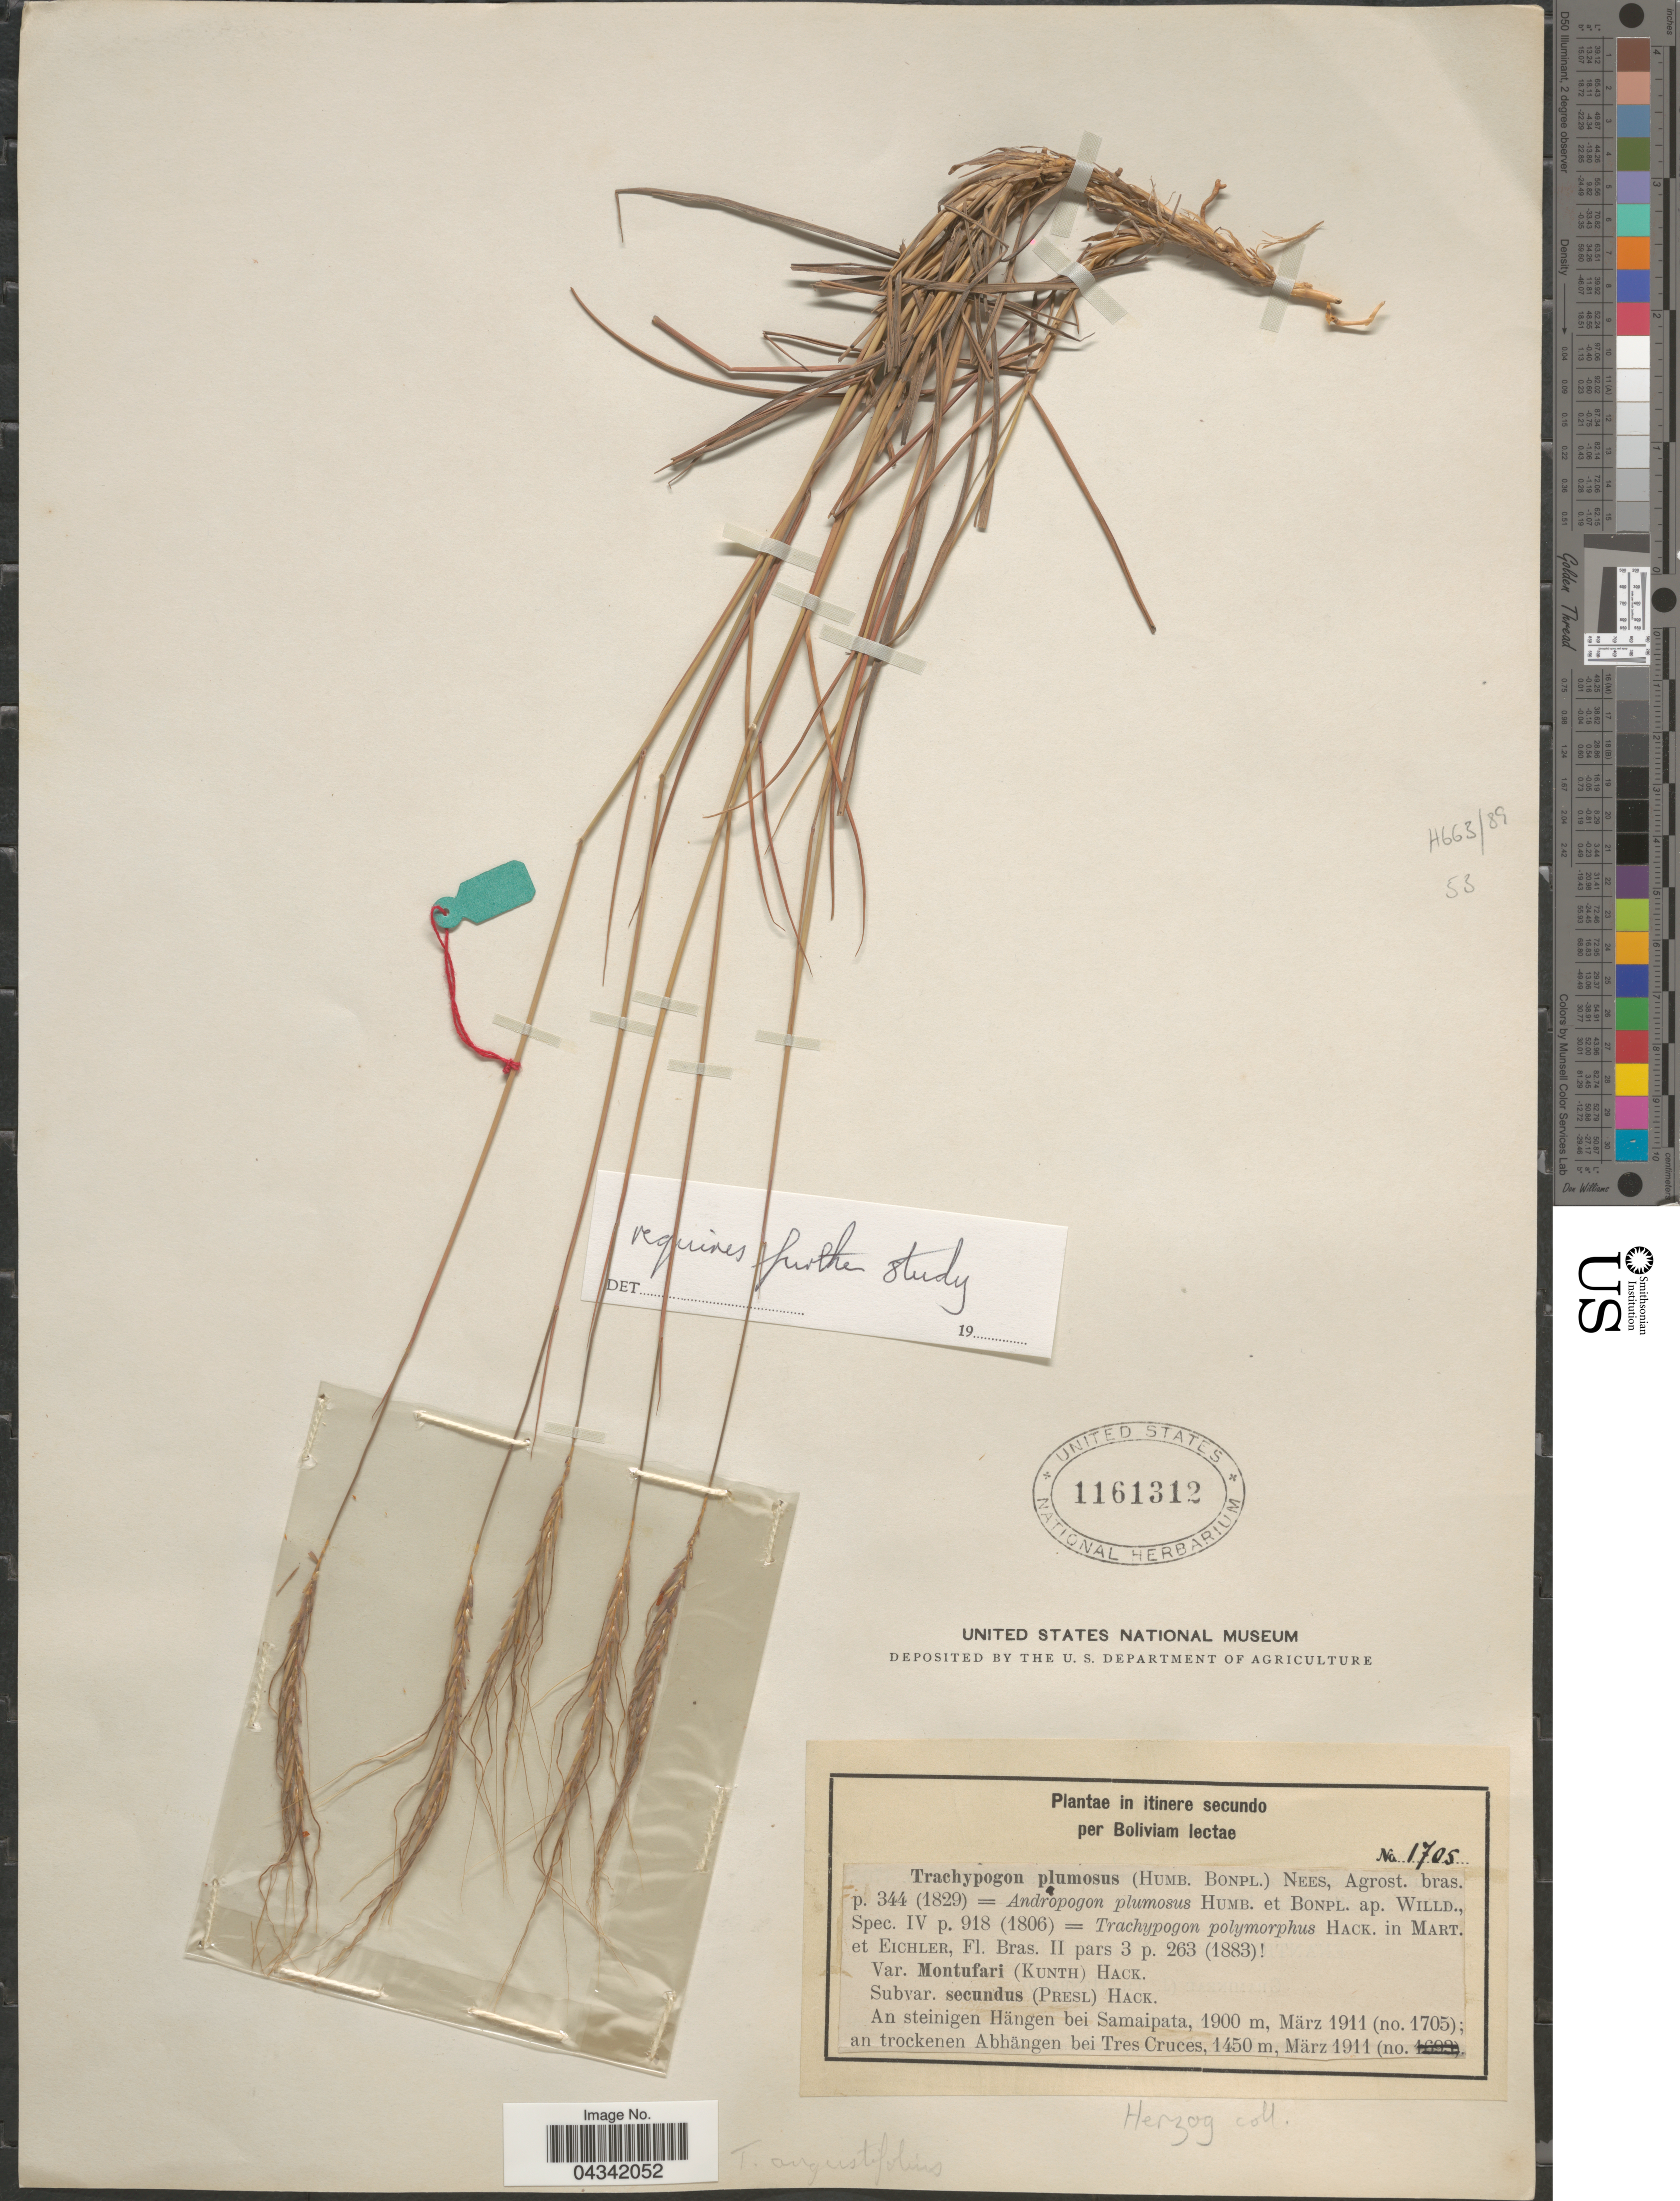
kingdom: Plantae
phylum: Tracheophyta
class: Liliopsida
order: Poales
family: Poaceae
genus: Trachypogon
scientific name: Trachypogon spicatus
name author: (L. f.) Kuntze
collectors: T. Herzog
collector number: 1705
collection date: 1911-03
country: Bolivia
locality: In itinere secundo per Boliviam lectae. An steinigen Hängen bei Samaipata, an trockenen Abhängen bei Tres Cruces.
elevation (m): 1450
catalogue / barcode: US 1161312